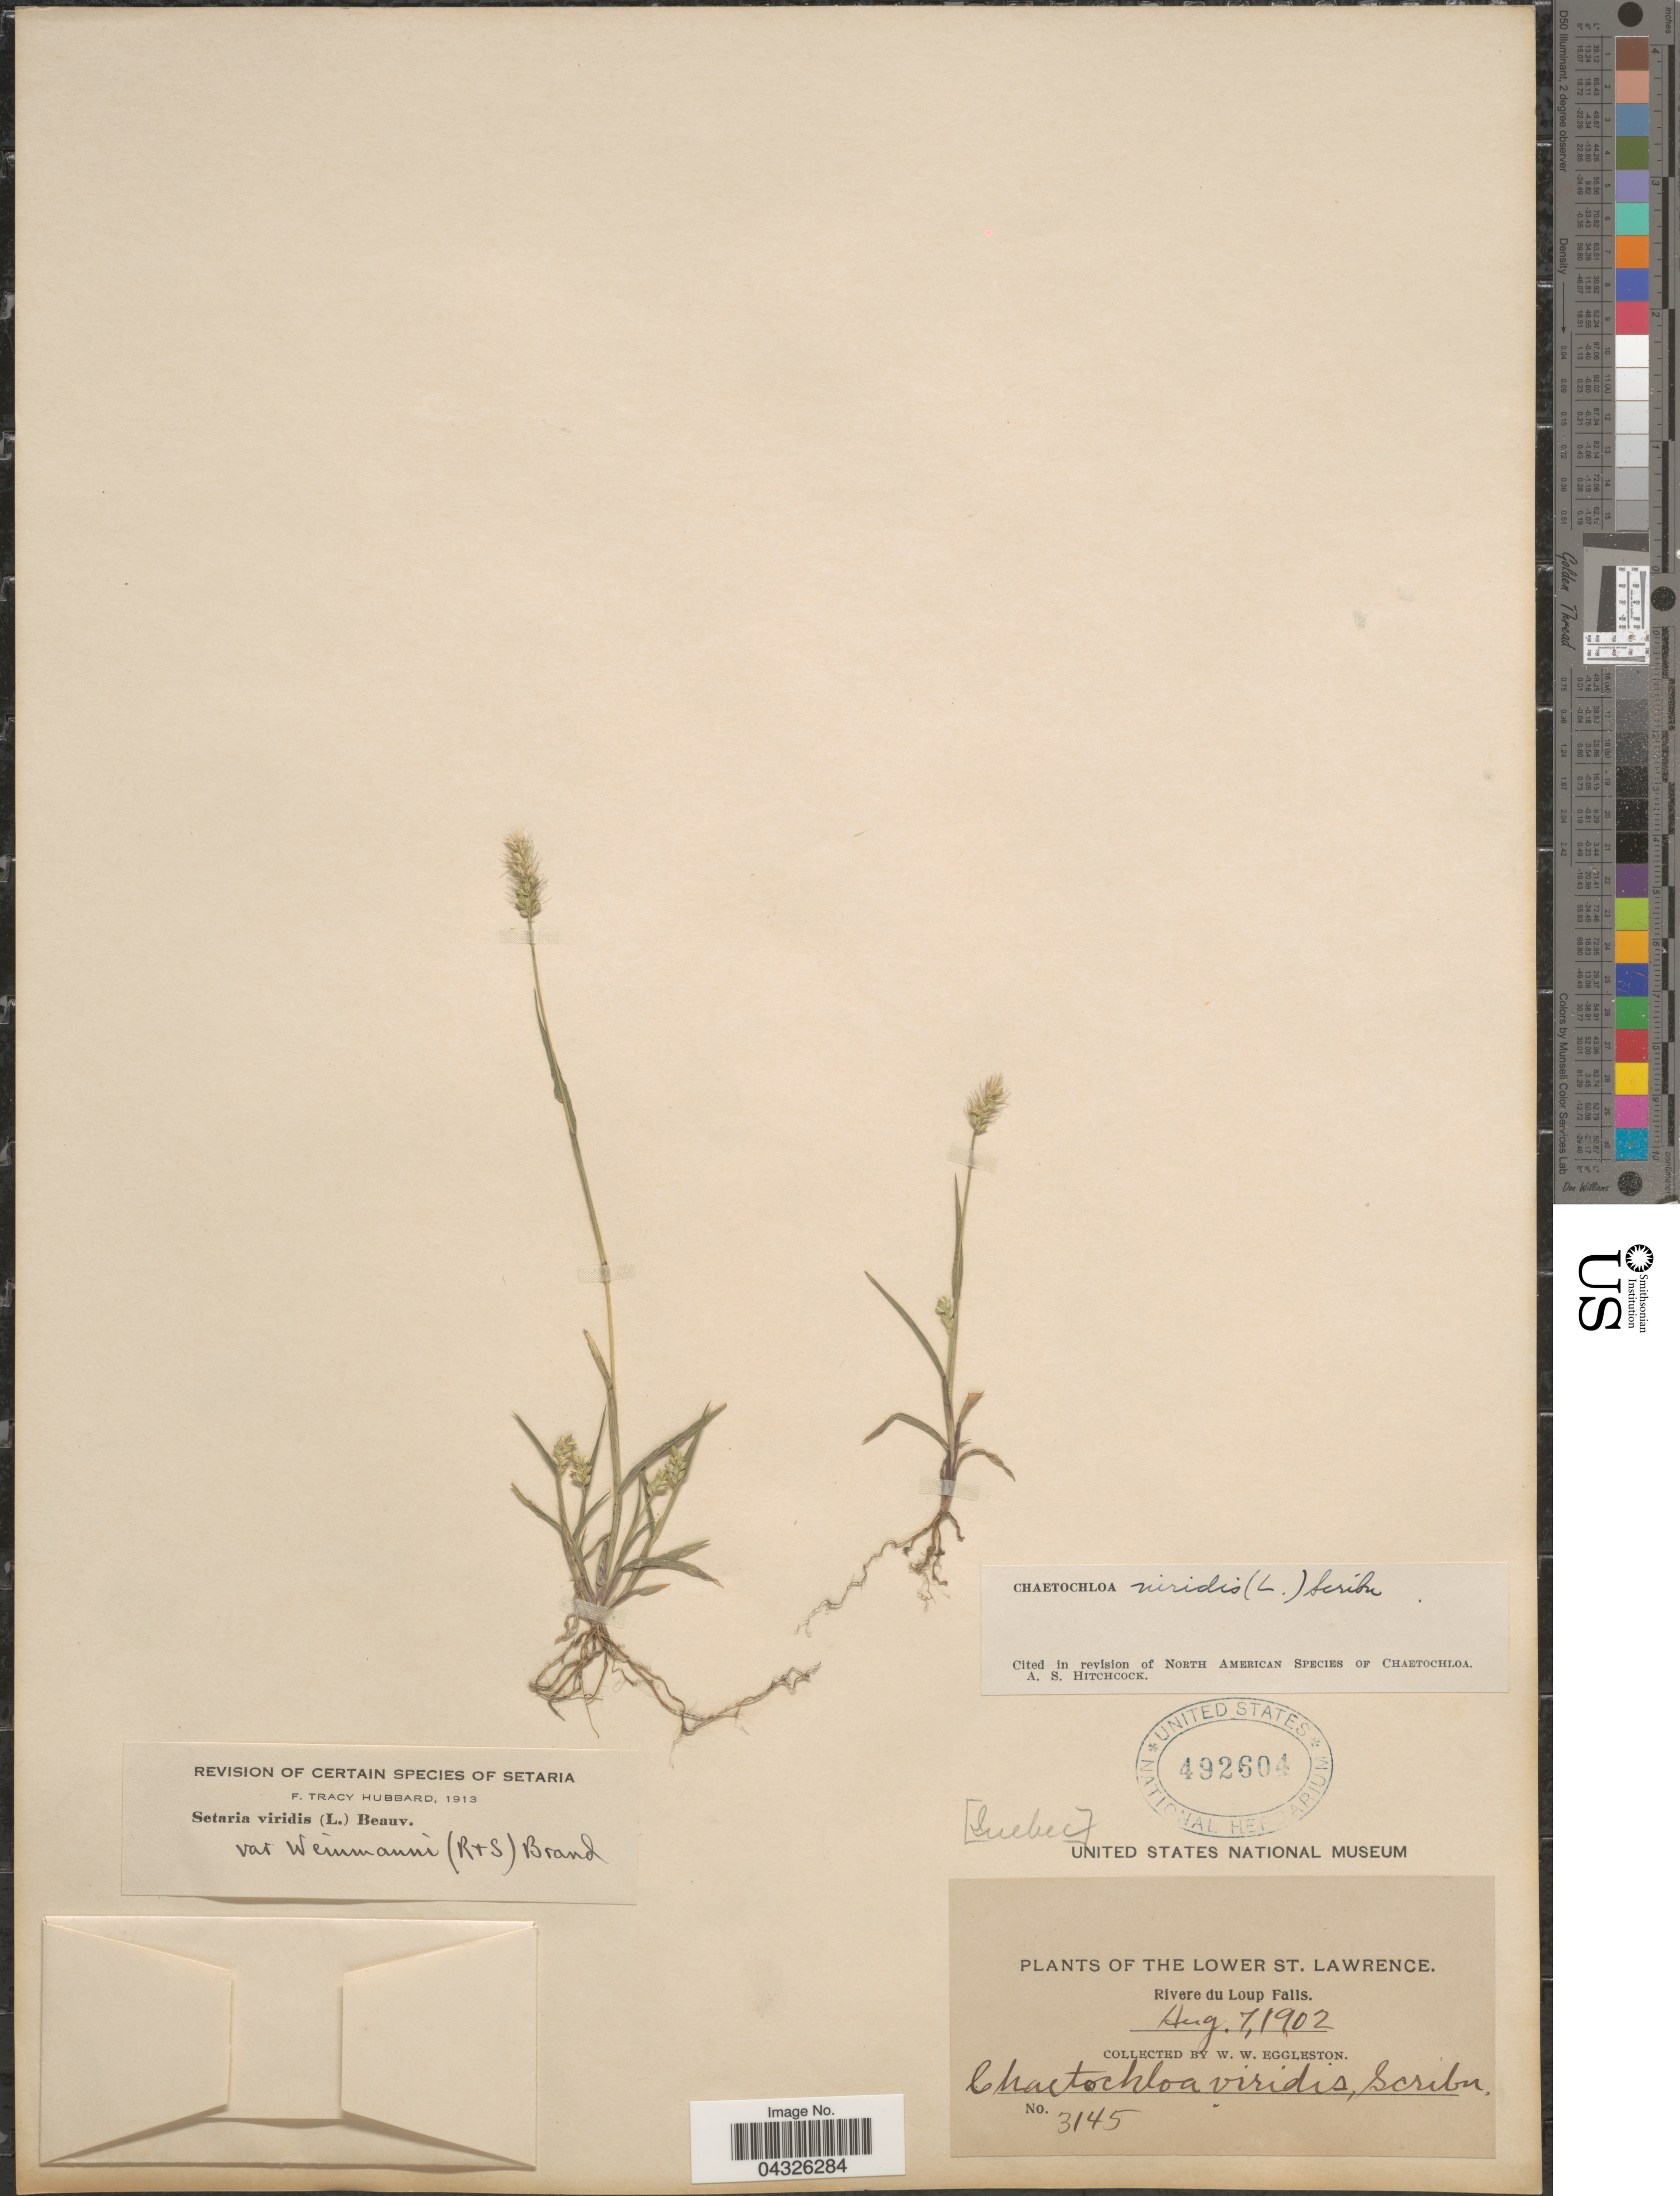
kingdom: Plantae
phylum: Tracheophyta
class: Liliopsida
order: Poales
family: Poaceae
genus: Setaria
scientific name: Setaria viridis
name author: (L.) P. Beauv.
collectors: W. W. Eggleston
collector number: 3145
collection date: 1902-08-07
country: Canada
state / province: Quebec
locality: The Lower St. Lawrence. Rivere du Loup Falls.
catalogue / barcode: US 492604